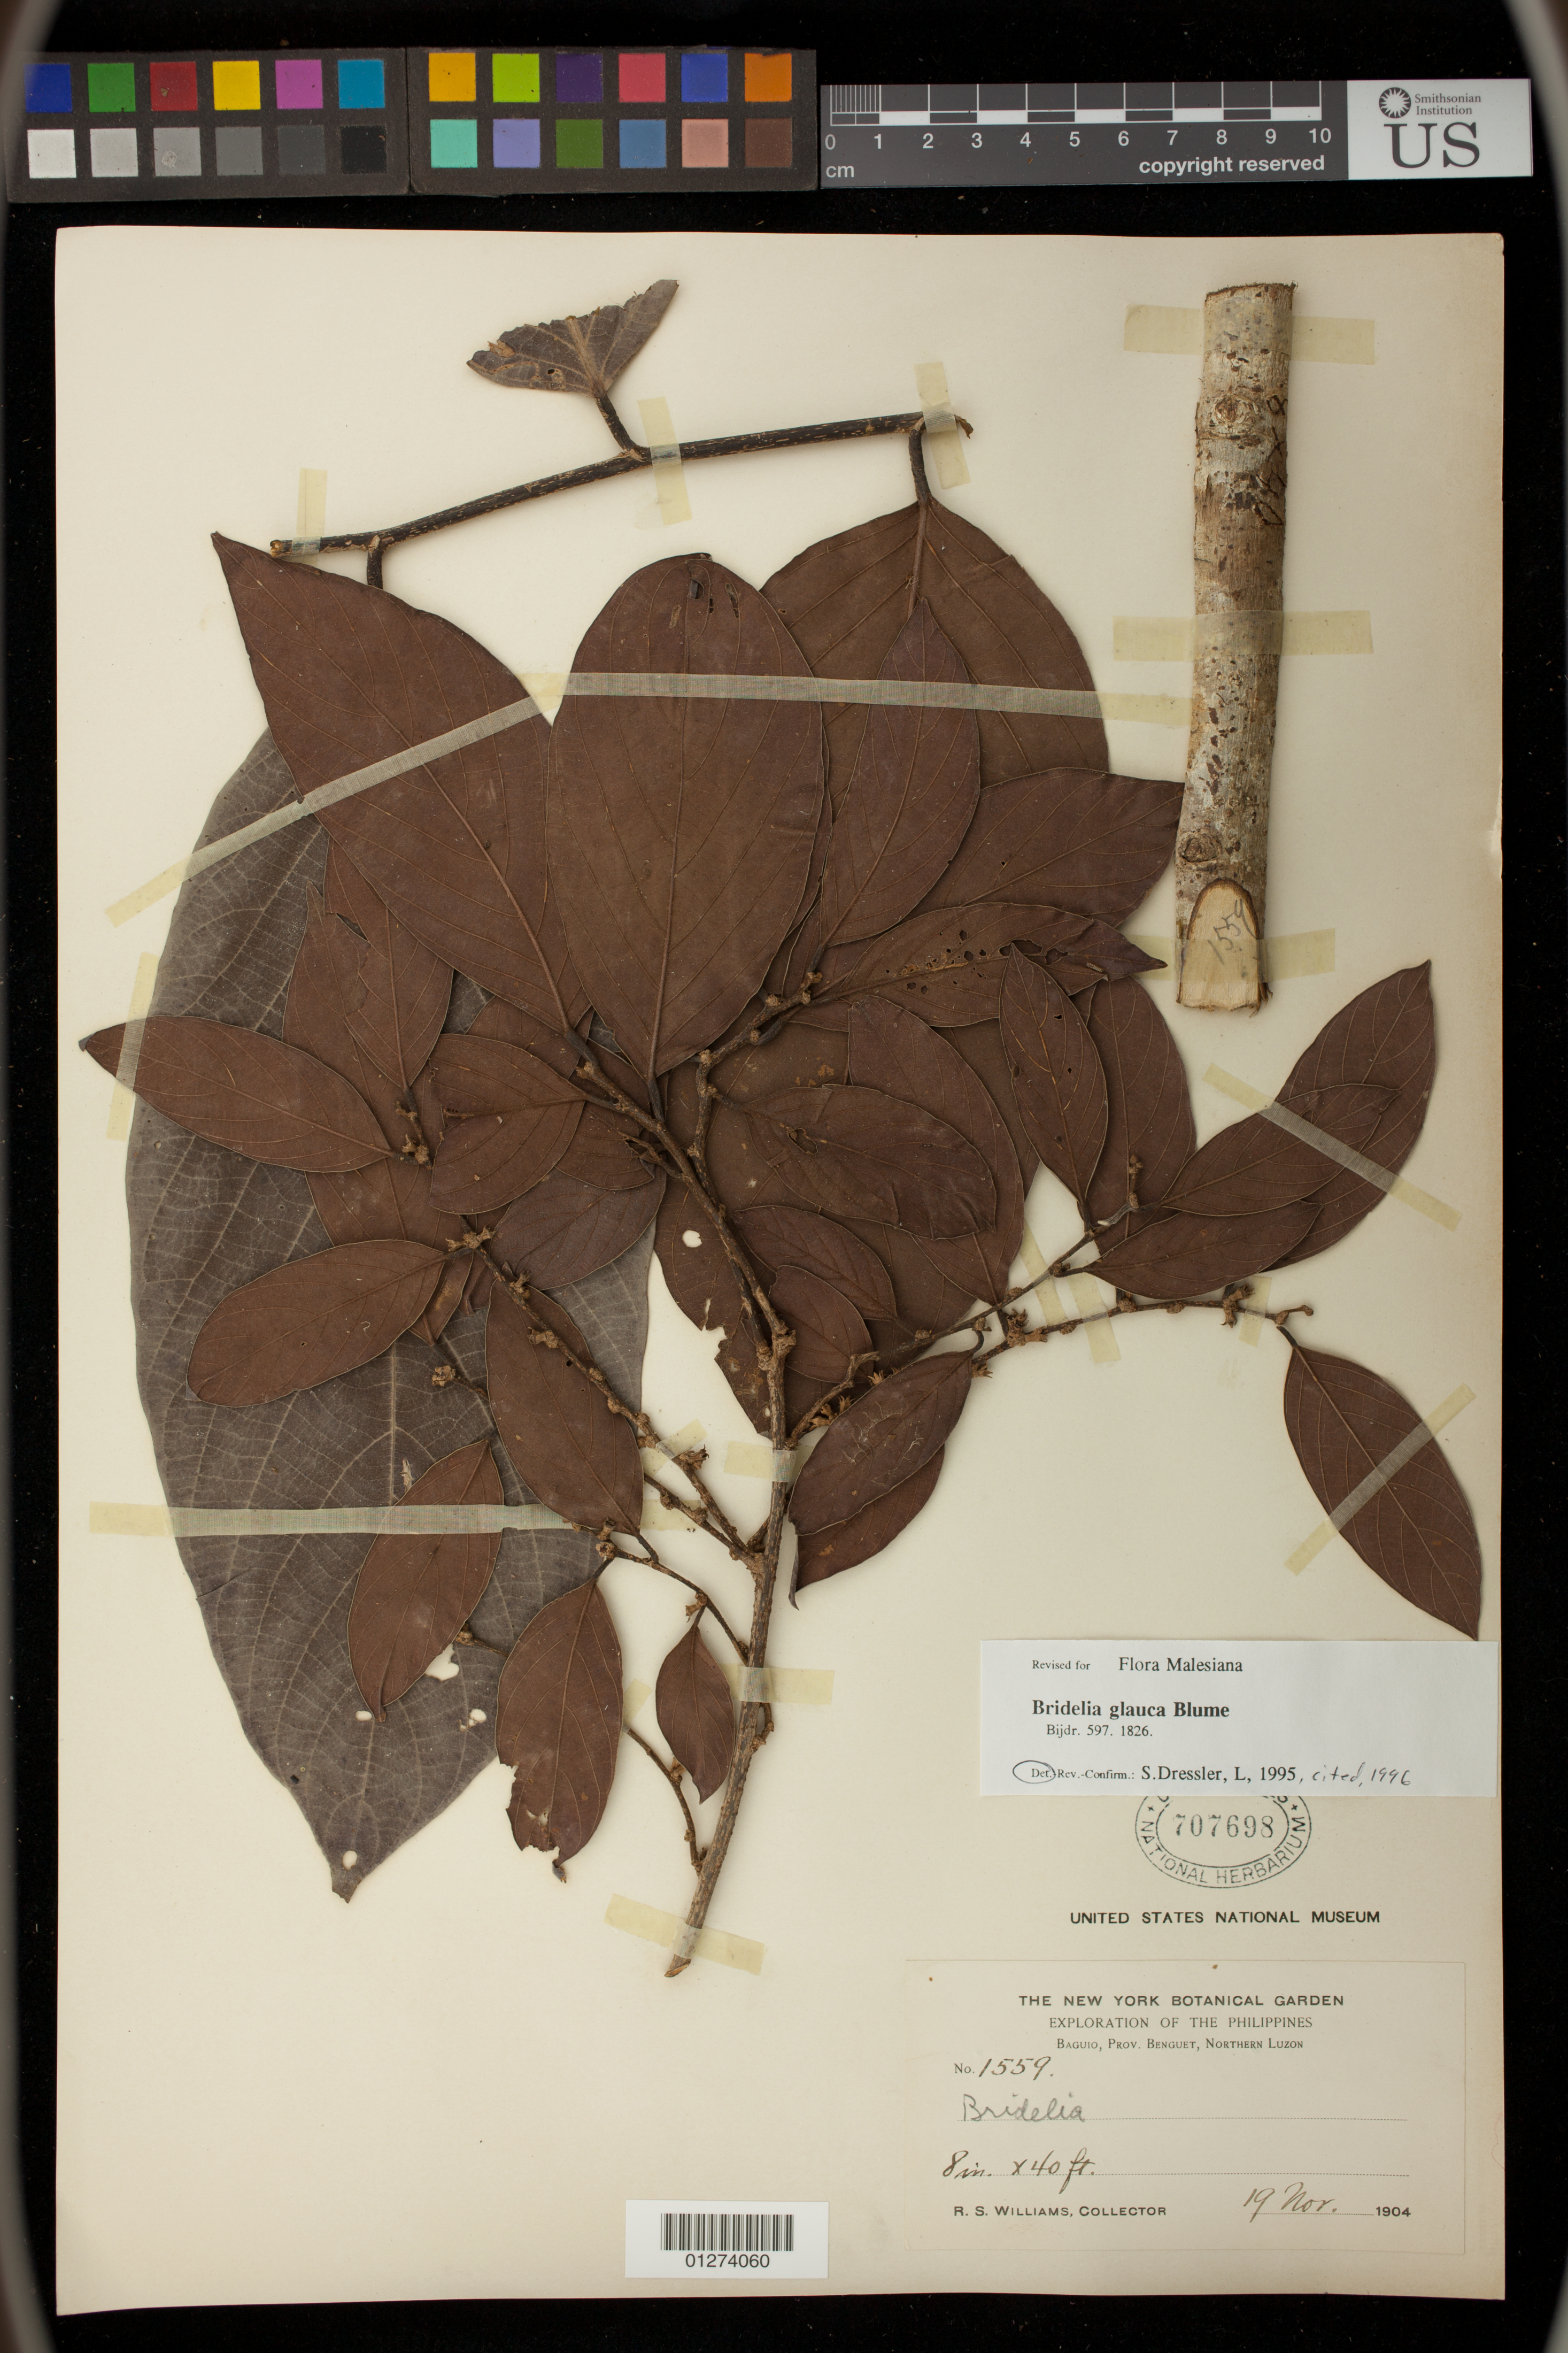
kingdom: Plantae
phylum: Tracheophyta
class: Magnoliopsida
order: Malpighiales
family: Phyllanthaceae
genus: Bridelia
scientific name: Bridelia glauca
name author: Blume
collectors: R. S. Williams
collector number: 1559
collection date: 1904-11-19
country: Philippines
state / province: Cordillera (Administrative Region)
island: Luzon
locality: Baguio, Prov. Benguet, Northern Luzon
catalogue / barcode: US 707698